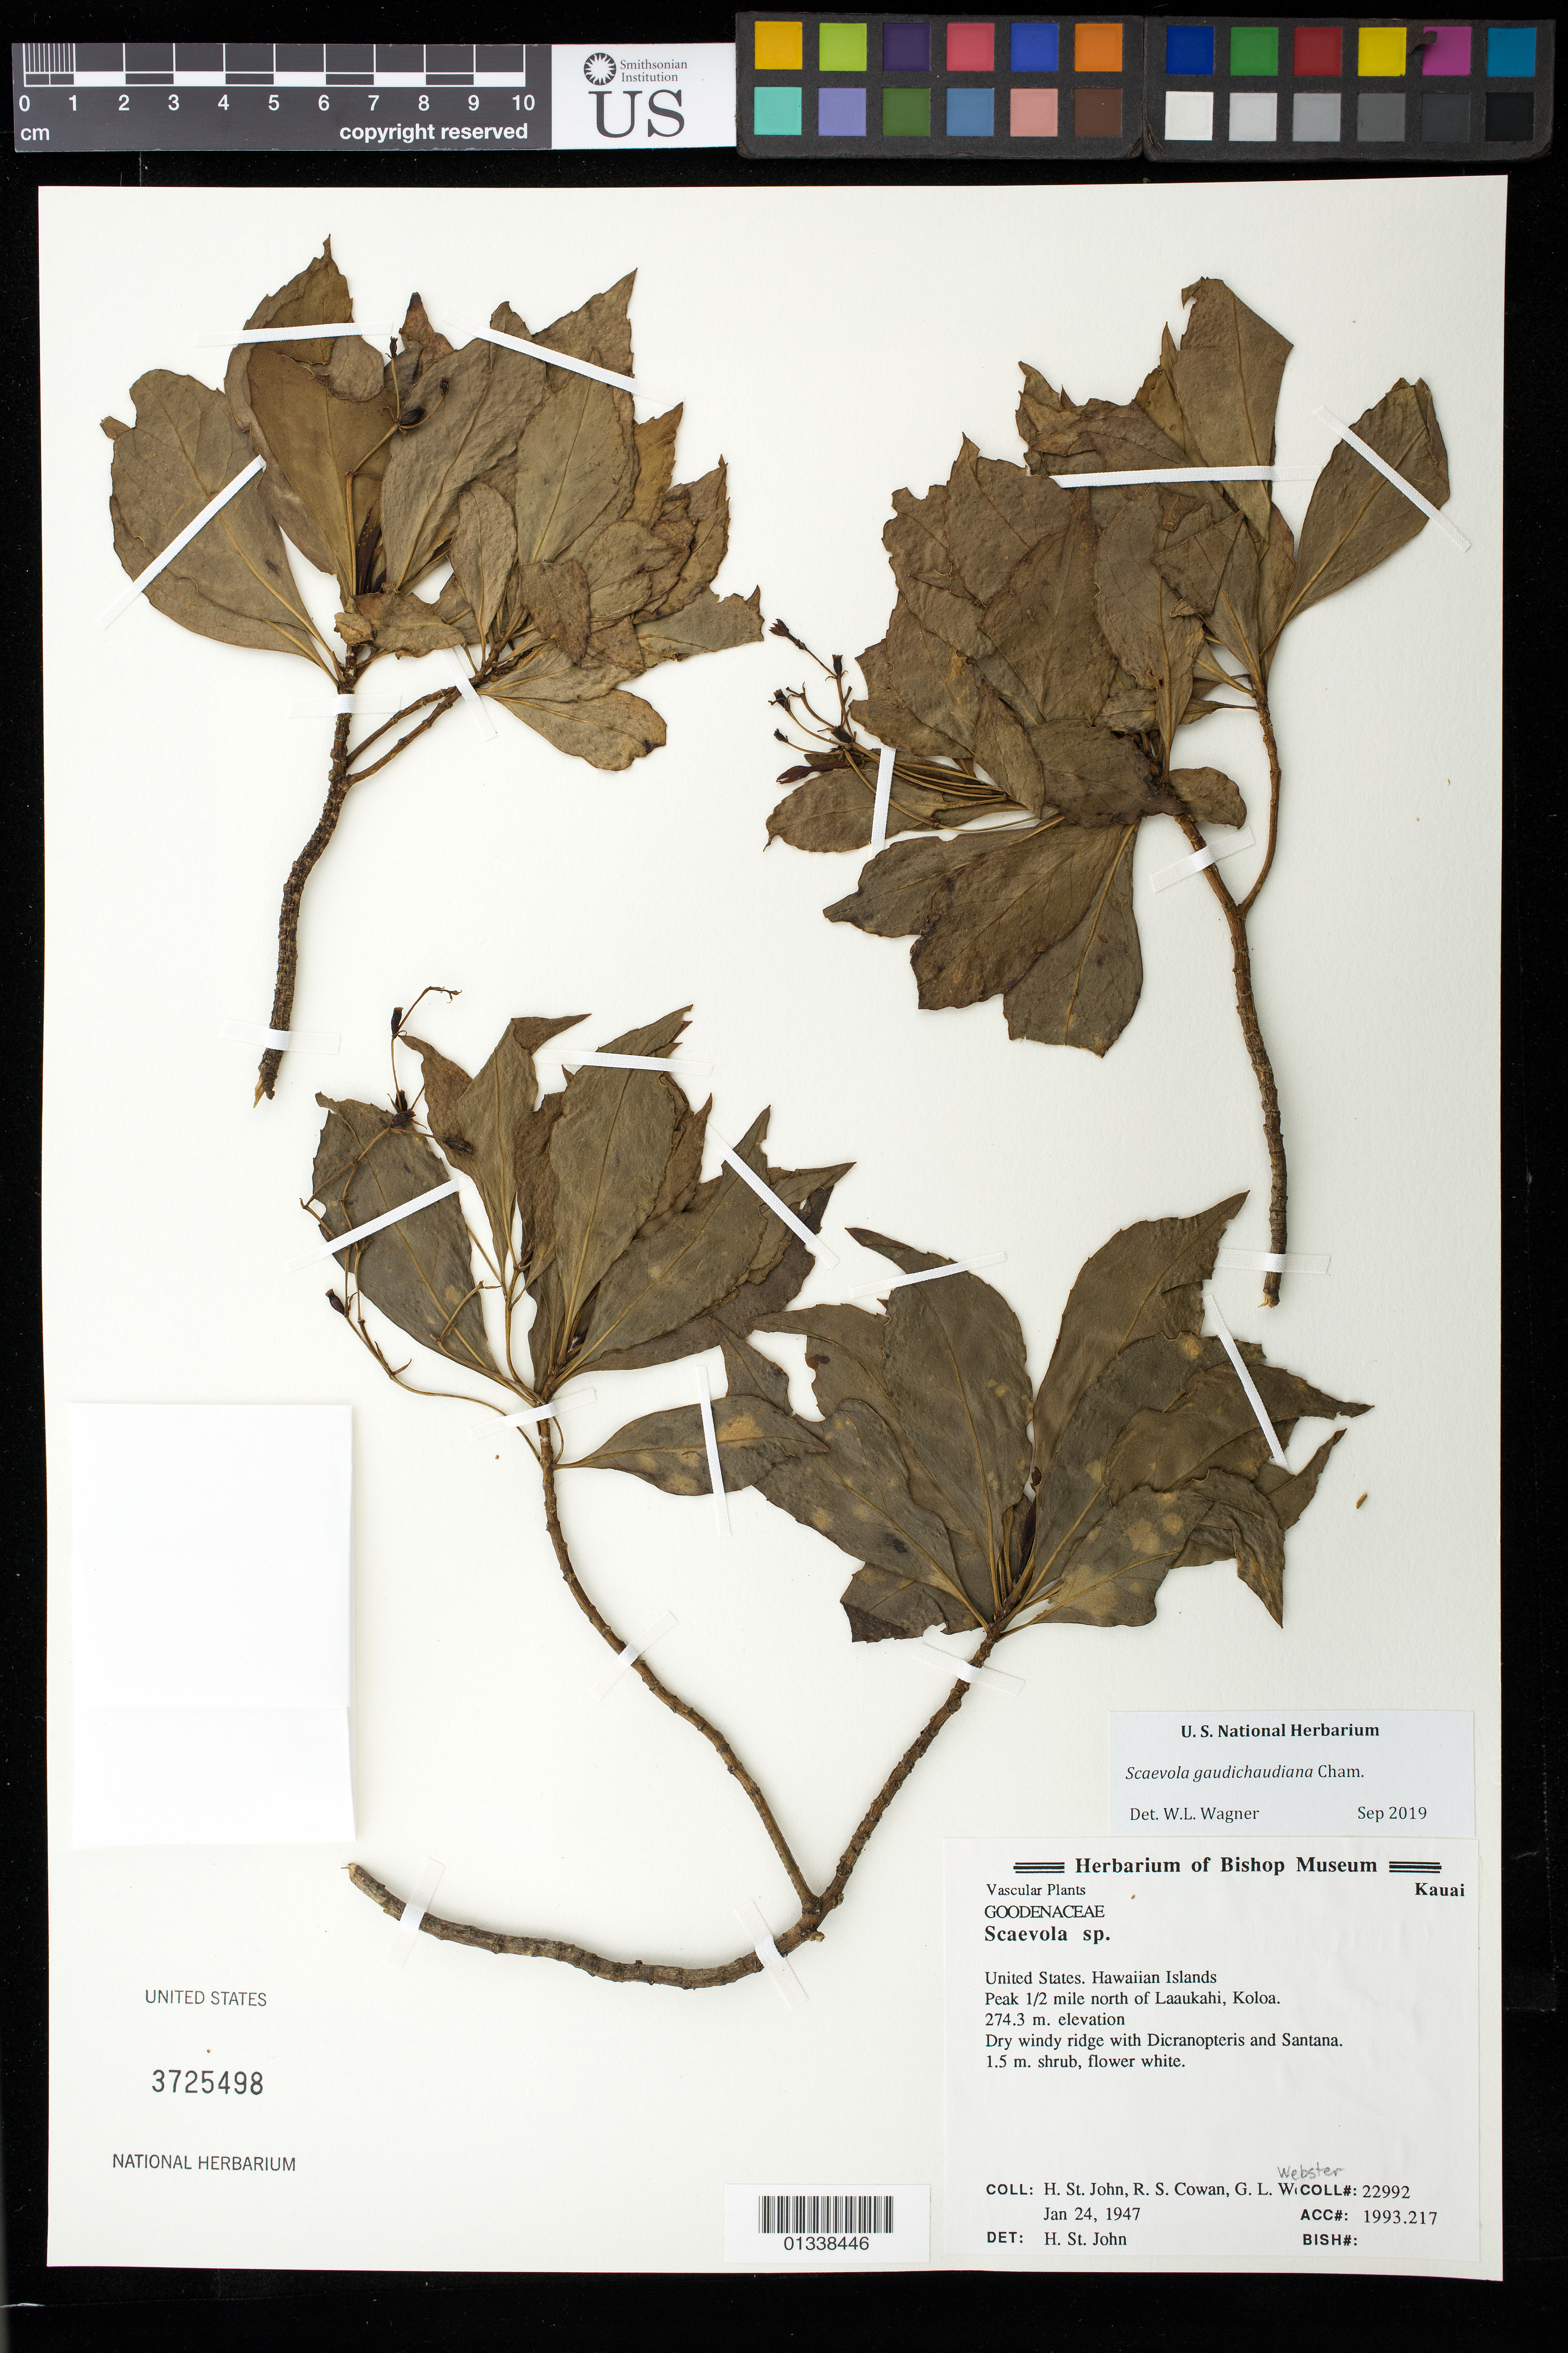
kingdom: Plantae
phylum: Tracheophyta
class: Magnoliopsida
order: Asterales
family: Goodeniaceae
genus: Scaevola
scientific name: Scaevola gaudichaudiana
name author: Cham.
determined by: Wagner, W. L., (BOT), Smithsonian Institution - National Museum of Natural History (UNITED STATES)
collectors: H. St. John, R. S. Cowan & G. L. Webster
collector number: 22992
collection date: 1947-01-24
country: United States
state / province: Hawaii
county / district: Kauai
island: Kaua'i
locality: Peak 1/2 mile north of Laaukahi, Koloa.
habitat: Dry windy ridge.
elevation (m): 274.3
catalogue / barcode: US 3725498